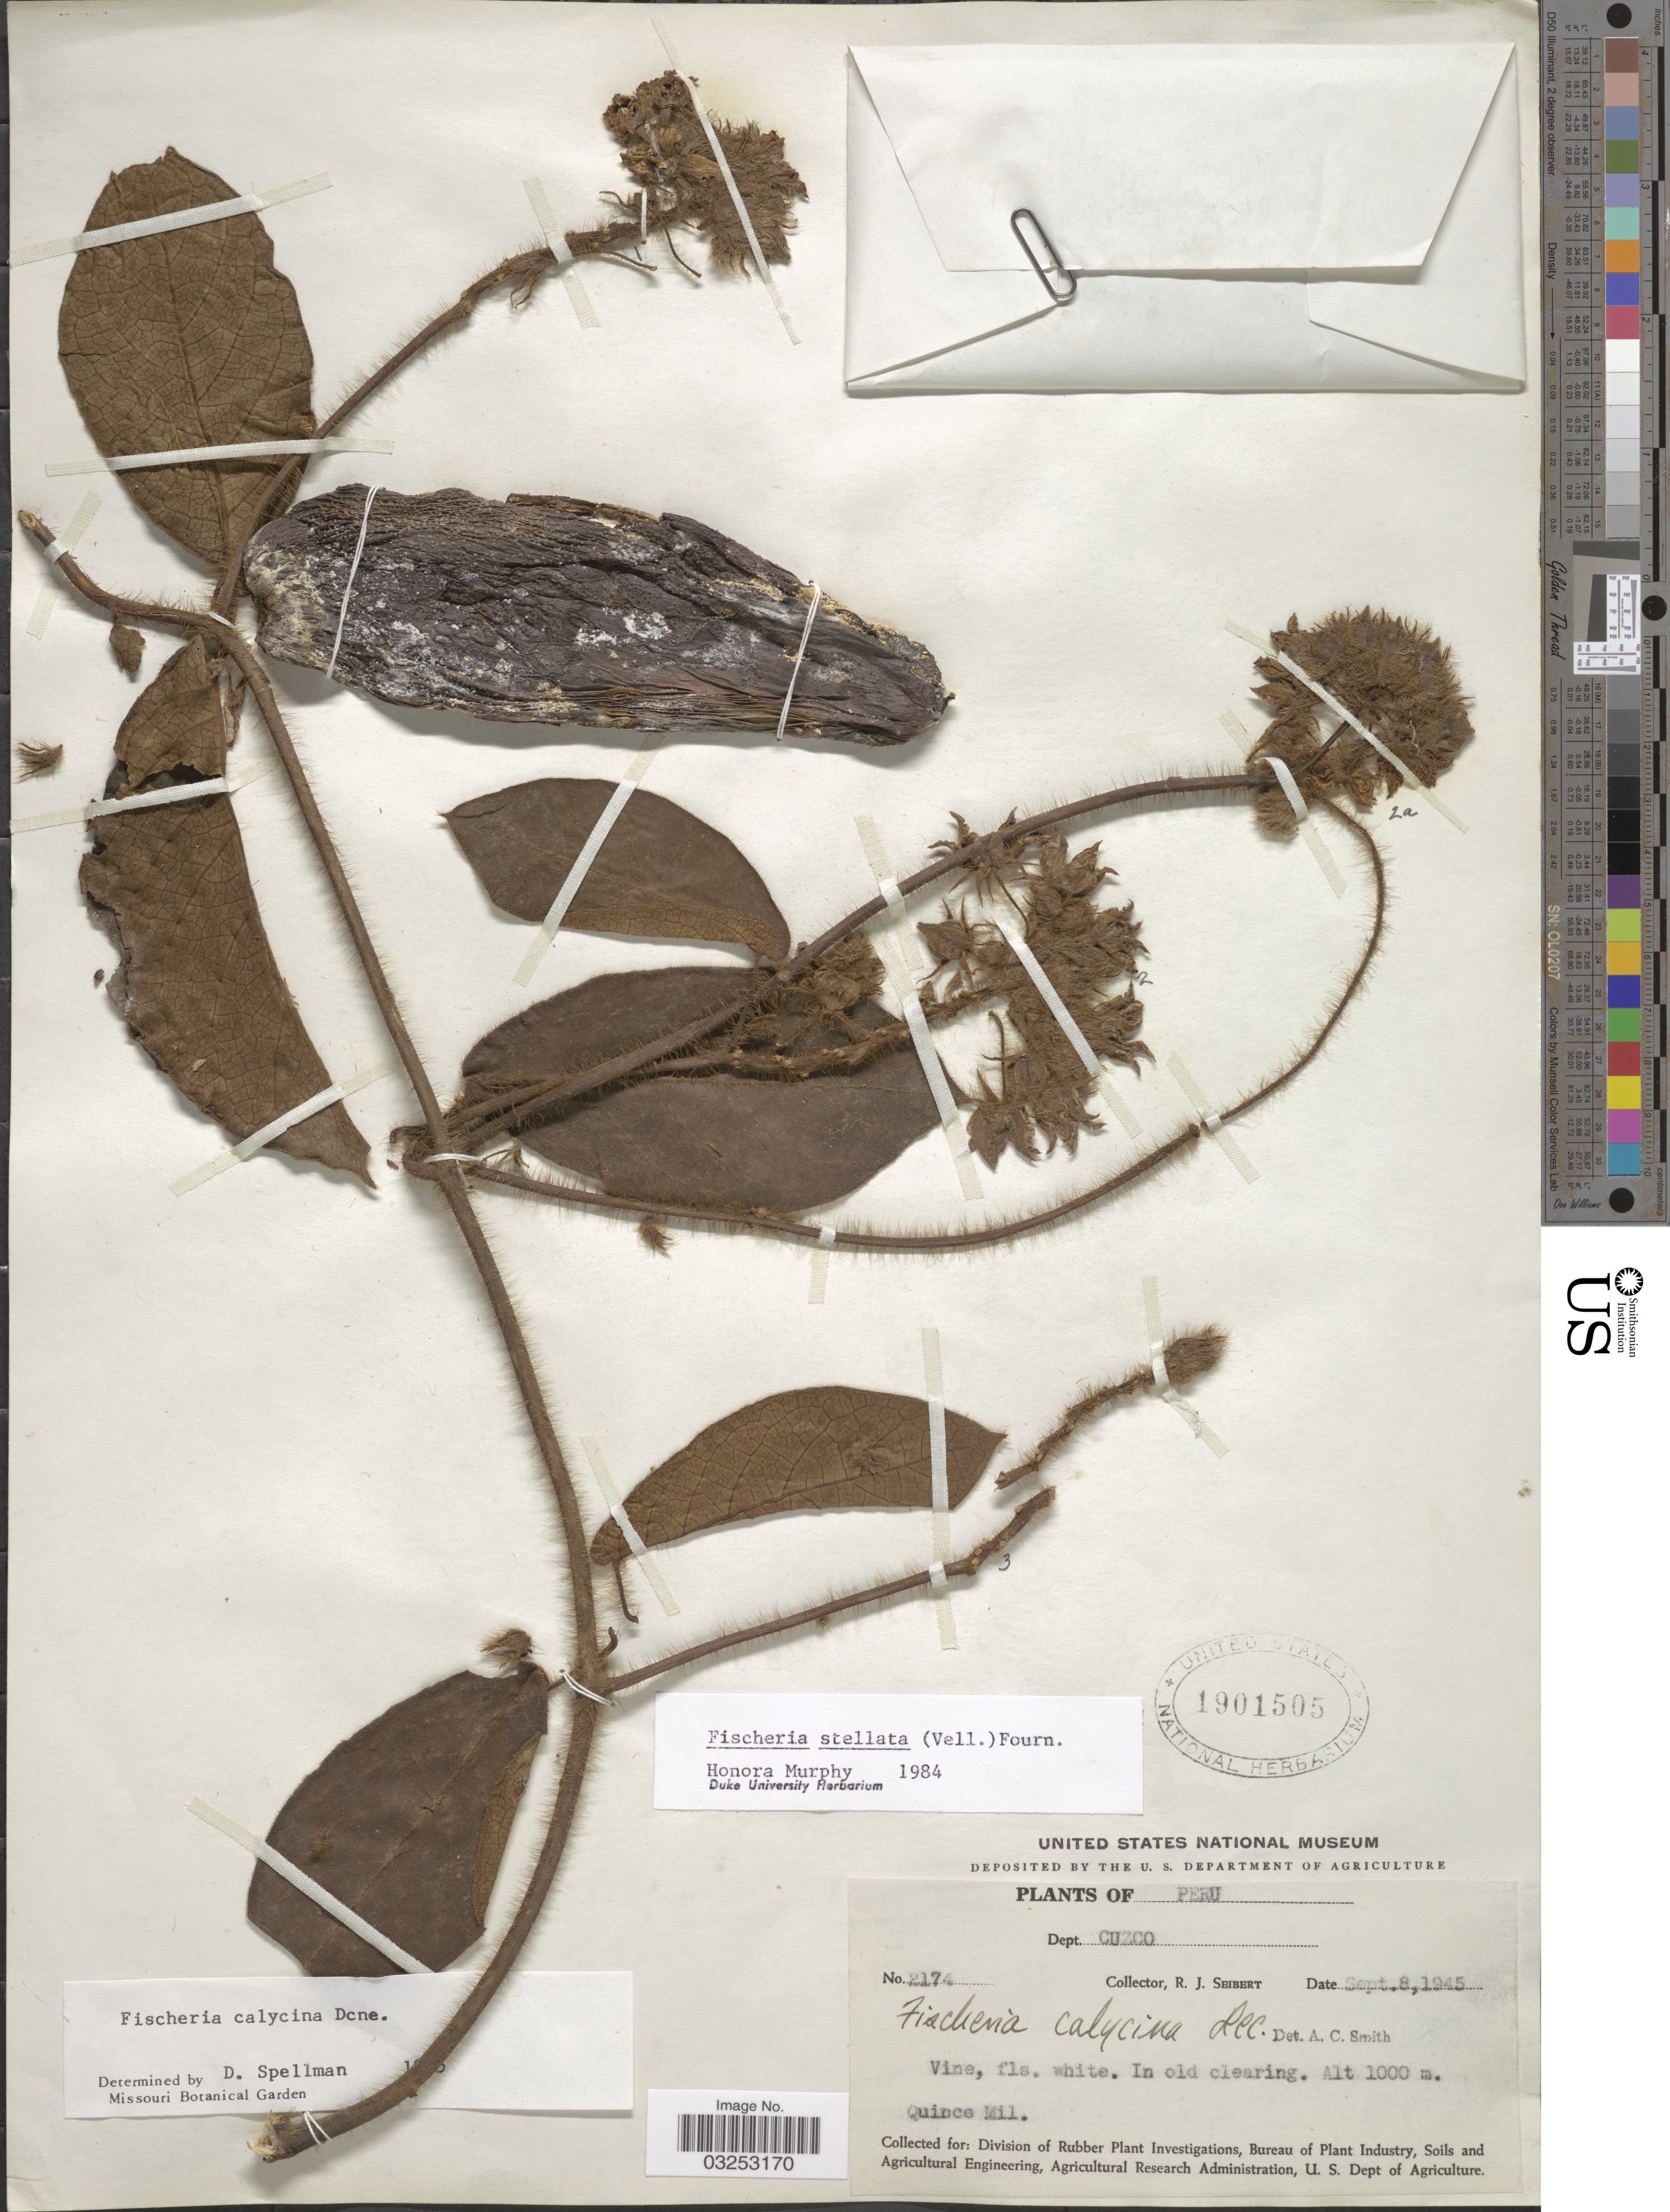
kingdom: Plantae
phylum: Tracheophyta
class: Magnoliopsida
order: Gentianales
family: Apocynaceae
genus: Fischeria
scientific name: Fischeria stellata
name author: (Vell.) E. Fourn.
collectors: R. J. Seibert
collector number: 2174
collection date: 1945-09-08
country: Peru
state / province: Cusco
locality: Dept. Cuzco, Quince Mil.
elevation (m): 1000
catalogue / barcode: US 1901505